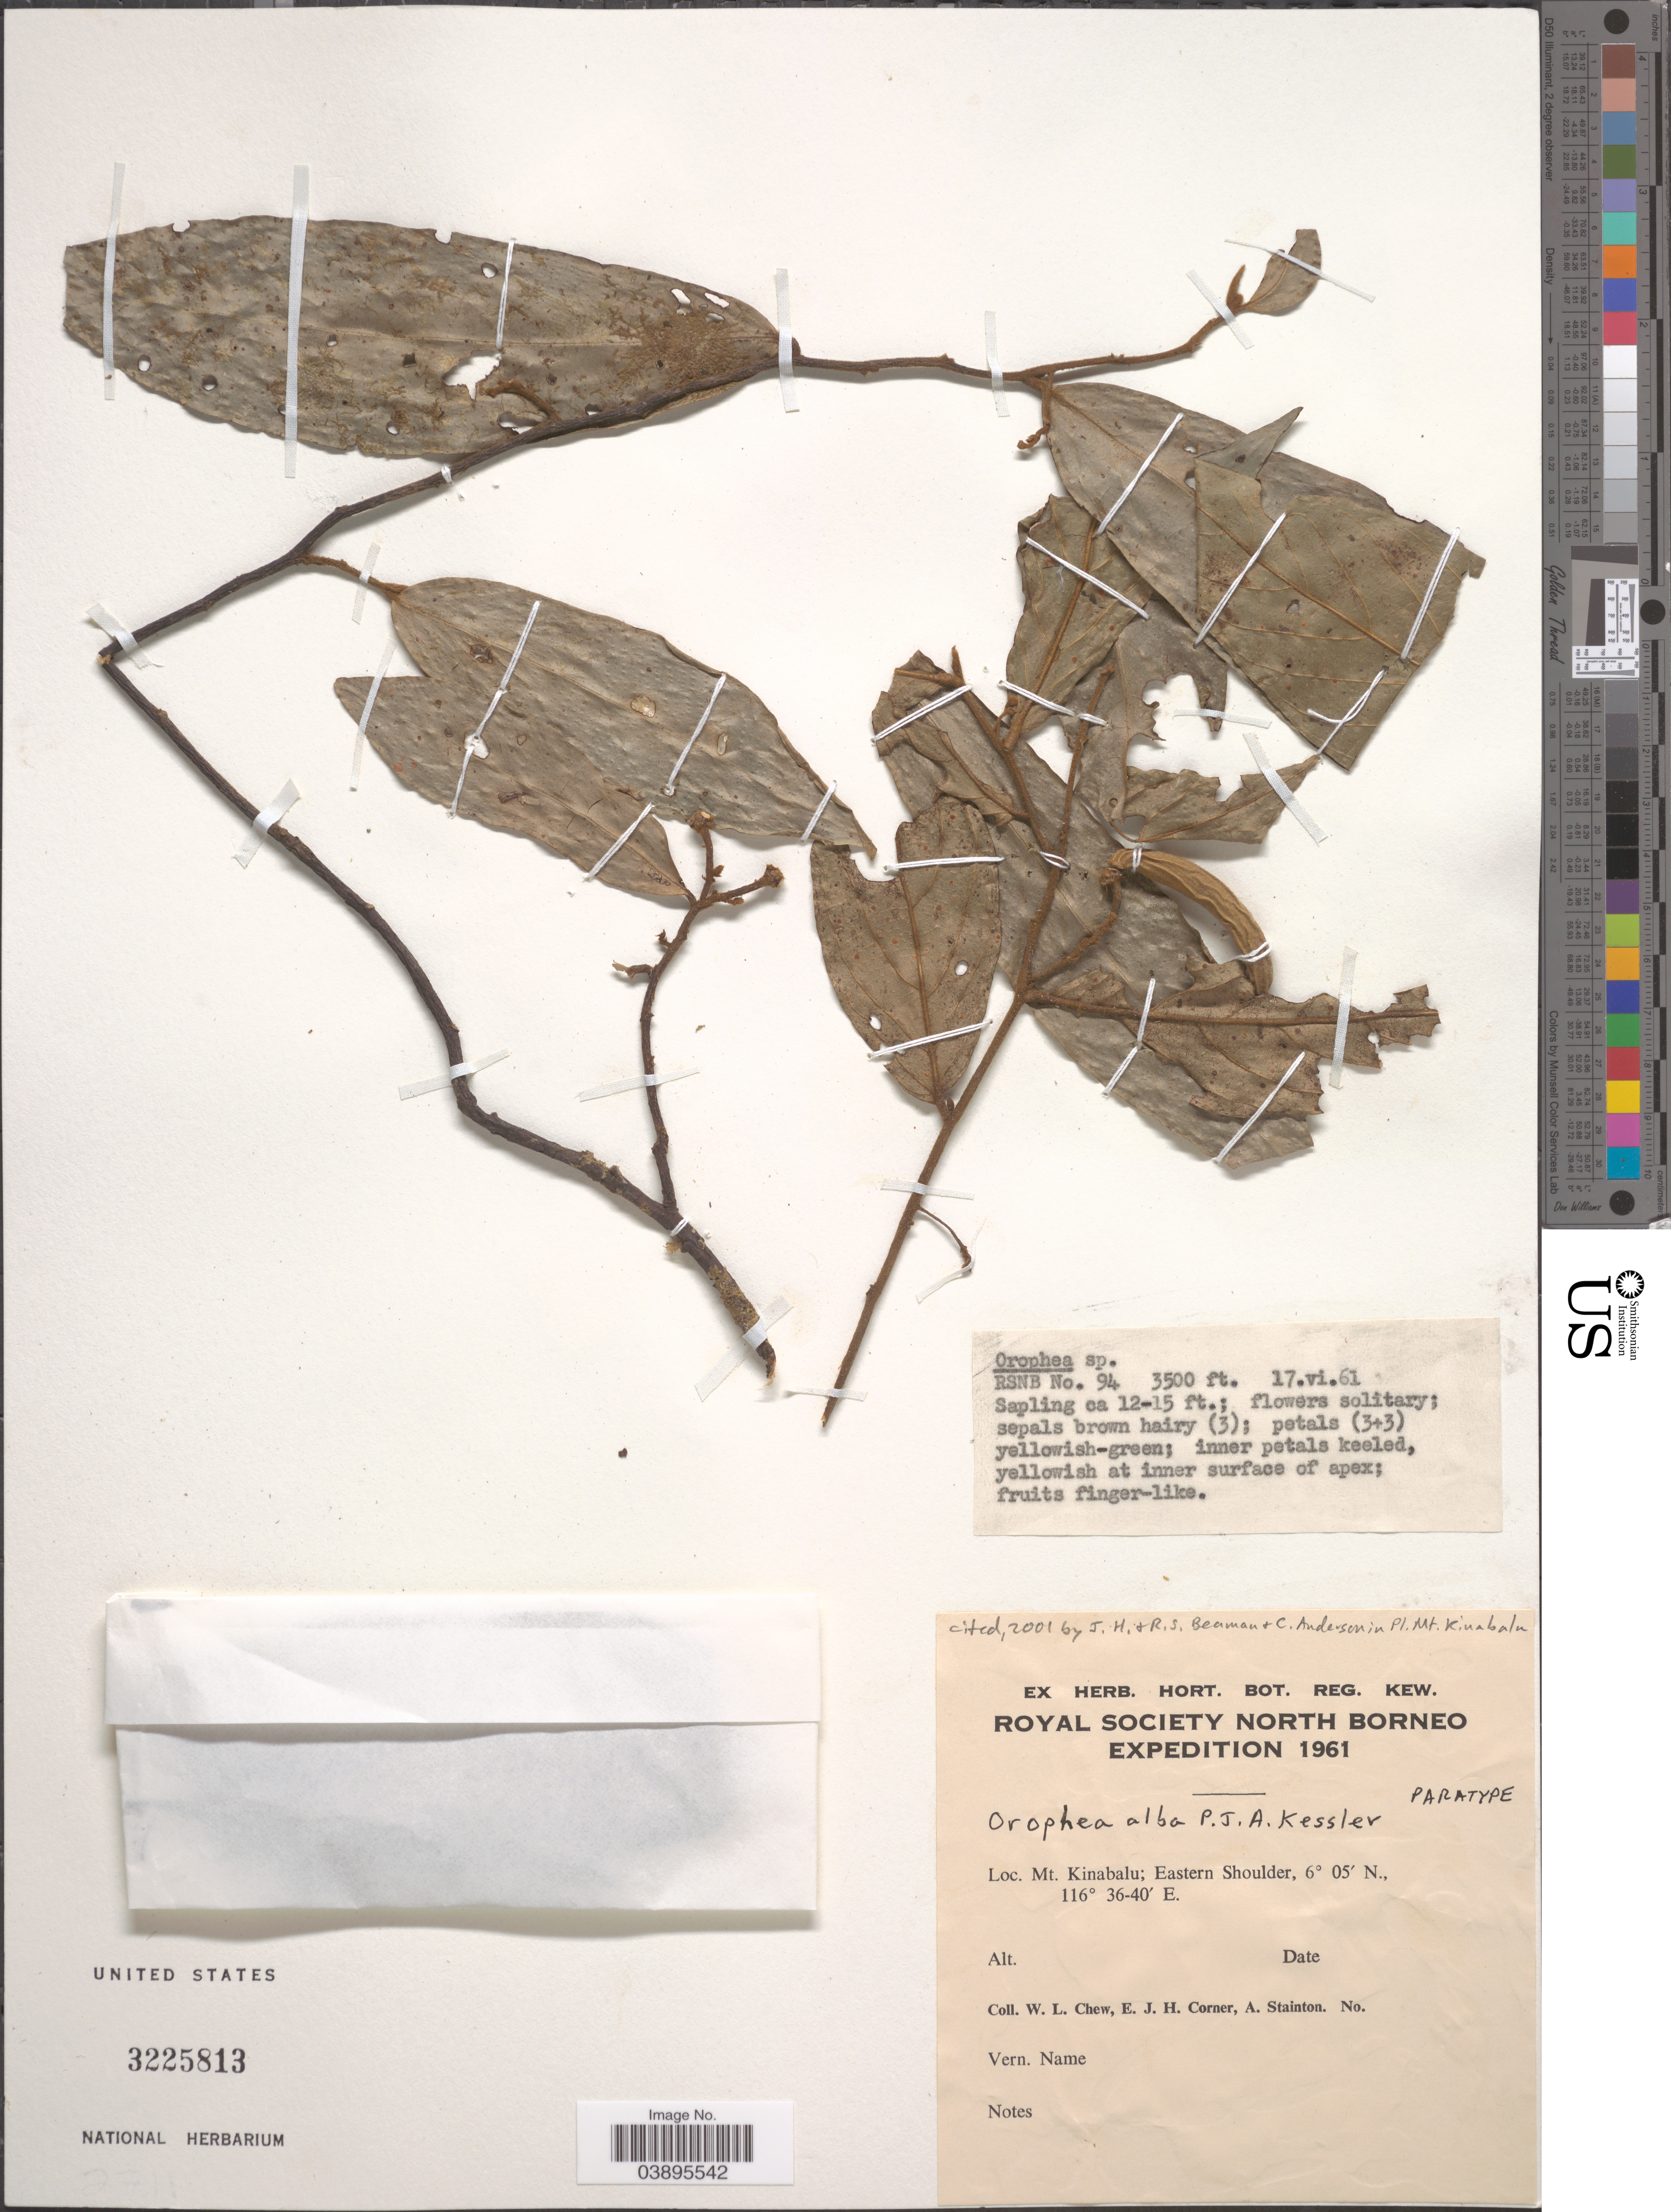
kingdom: Plantae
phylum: Tracheophyta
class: Magnoliopsida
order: Magnoliales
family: Annonaceae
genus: Orophea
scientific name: Orophea alba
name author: Kessler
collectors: W. Chew, E. Corner & A. Stainton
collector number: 94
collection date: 1961-06-17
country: Malaysia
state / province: Sabah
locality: Mt. Kinabalu; Eastern Shoulder.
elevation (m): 1067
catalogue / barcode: US 3225813